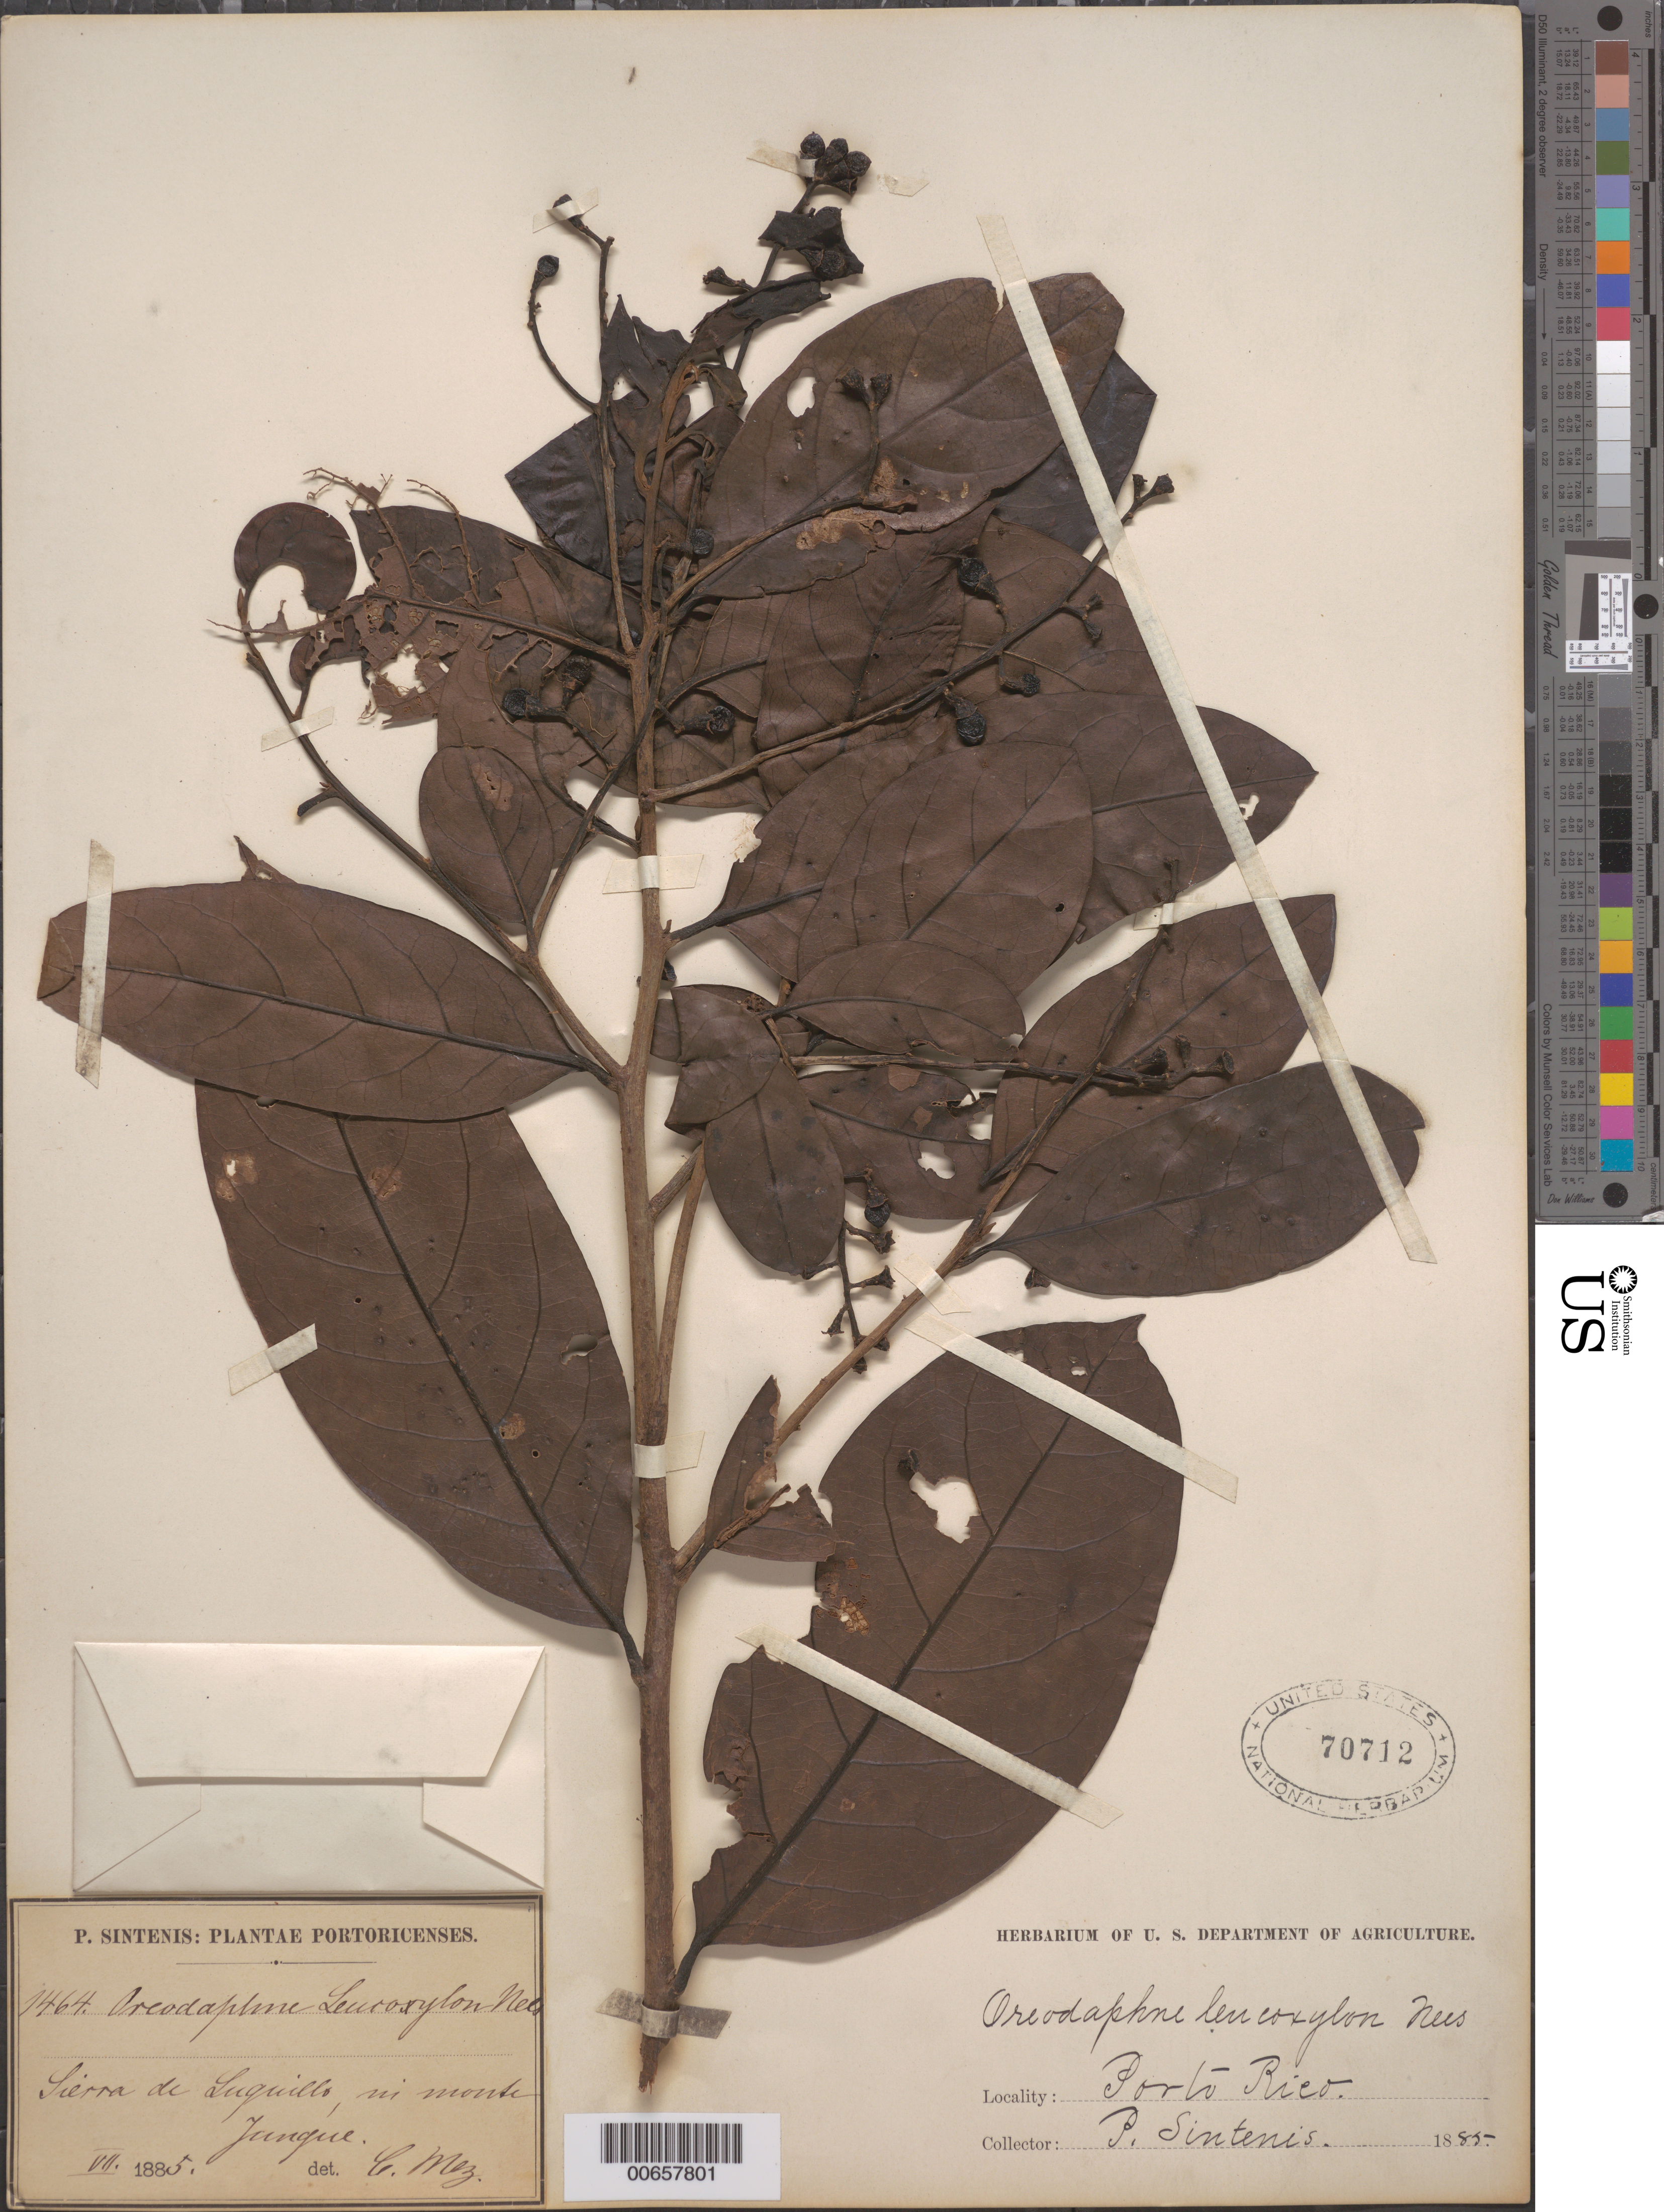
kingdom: Plantae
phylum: Tracheophyta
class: Magnoliopsida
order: Laurales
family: Lauraceae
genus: Ocotea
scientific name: Ocotea leucoxylon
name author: (Sw.) Laness.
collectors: P. Sintenis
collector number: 1464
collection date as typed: Jul 1885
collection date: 1885-07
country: Puerto Rico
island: Greater Antilles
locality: Sierra de Luquillo, in monte Junque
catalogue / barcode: US 70712